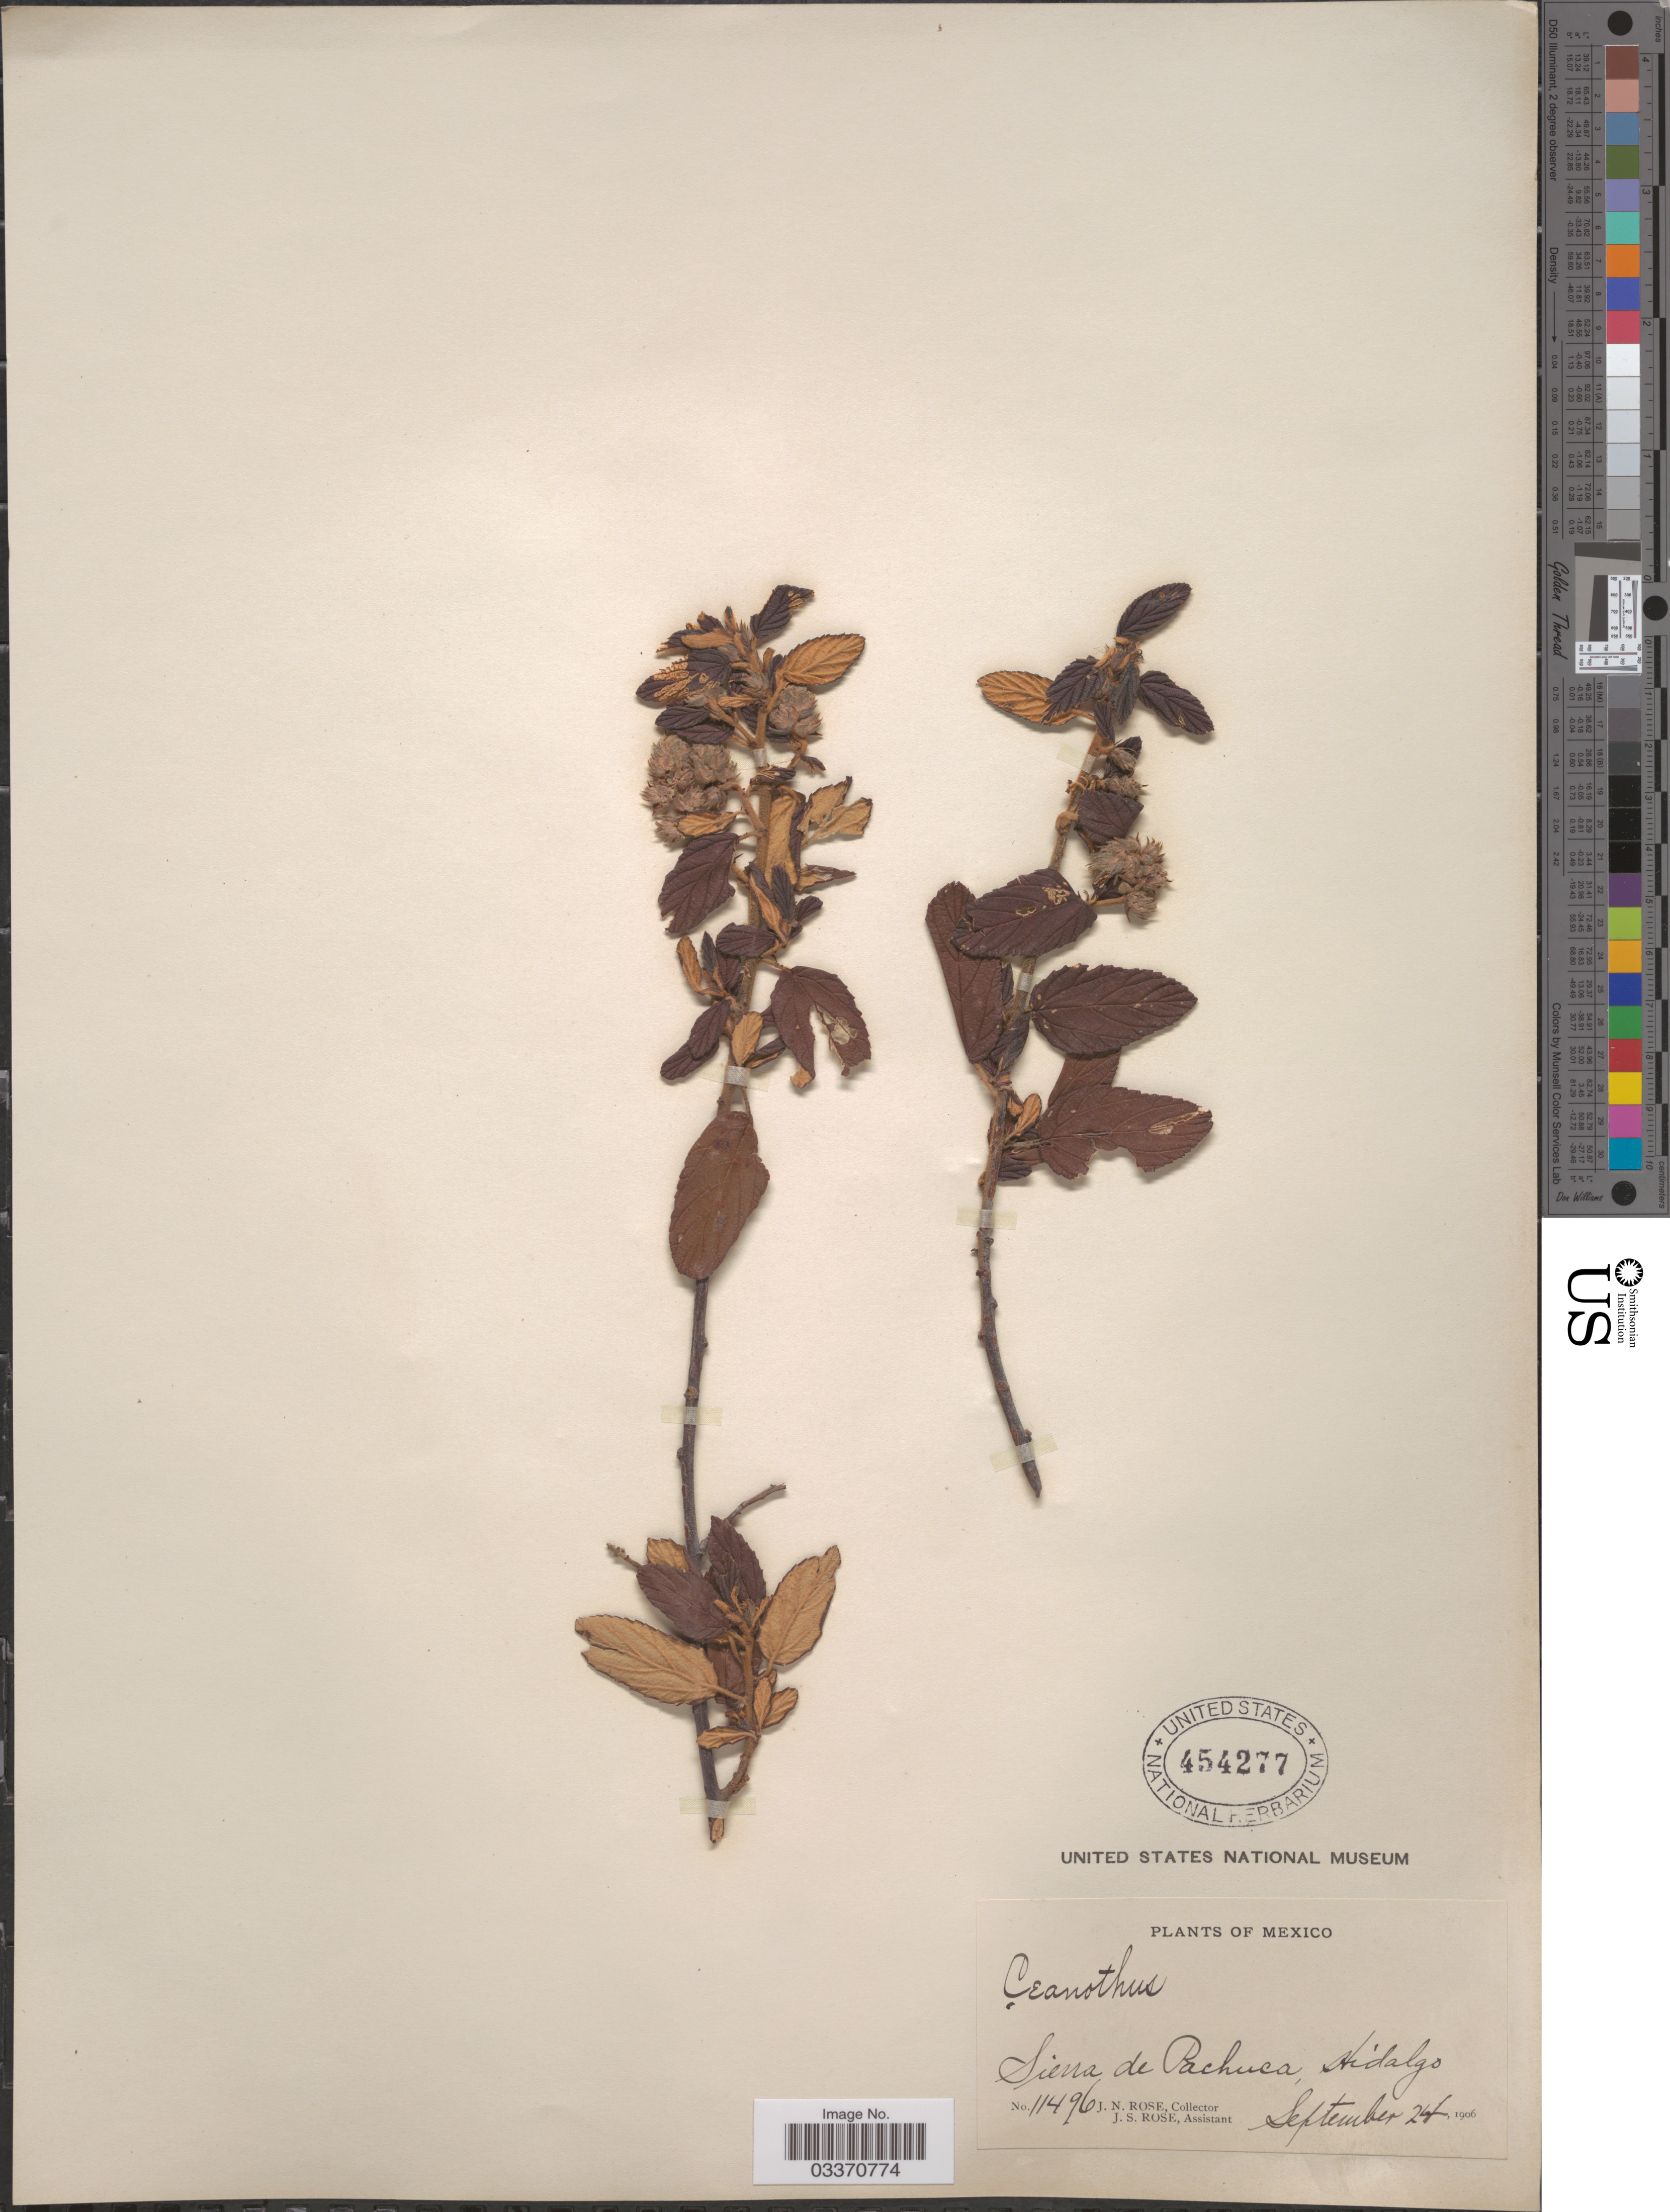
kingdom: Plantae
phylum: Tracheophyta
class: Magnoliopsida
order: Rosales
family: Rhamnaceae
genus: Ceanothus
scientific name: Ceanothus caeruleus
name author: Lag.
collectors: J. N. Rose & J. S. Rose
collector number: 11496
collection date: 1906-09-24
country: Mexico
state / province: Hidalgo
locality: Sierra de Pachuca.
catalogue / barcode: US 454277